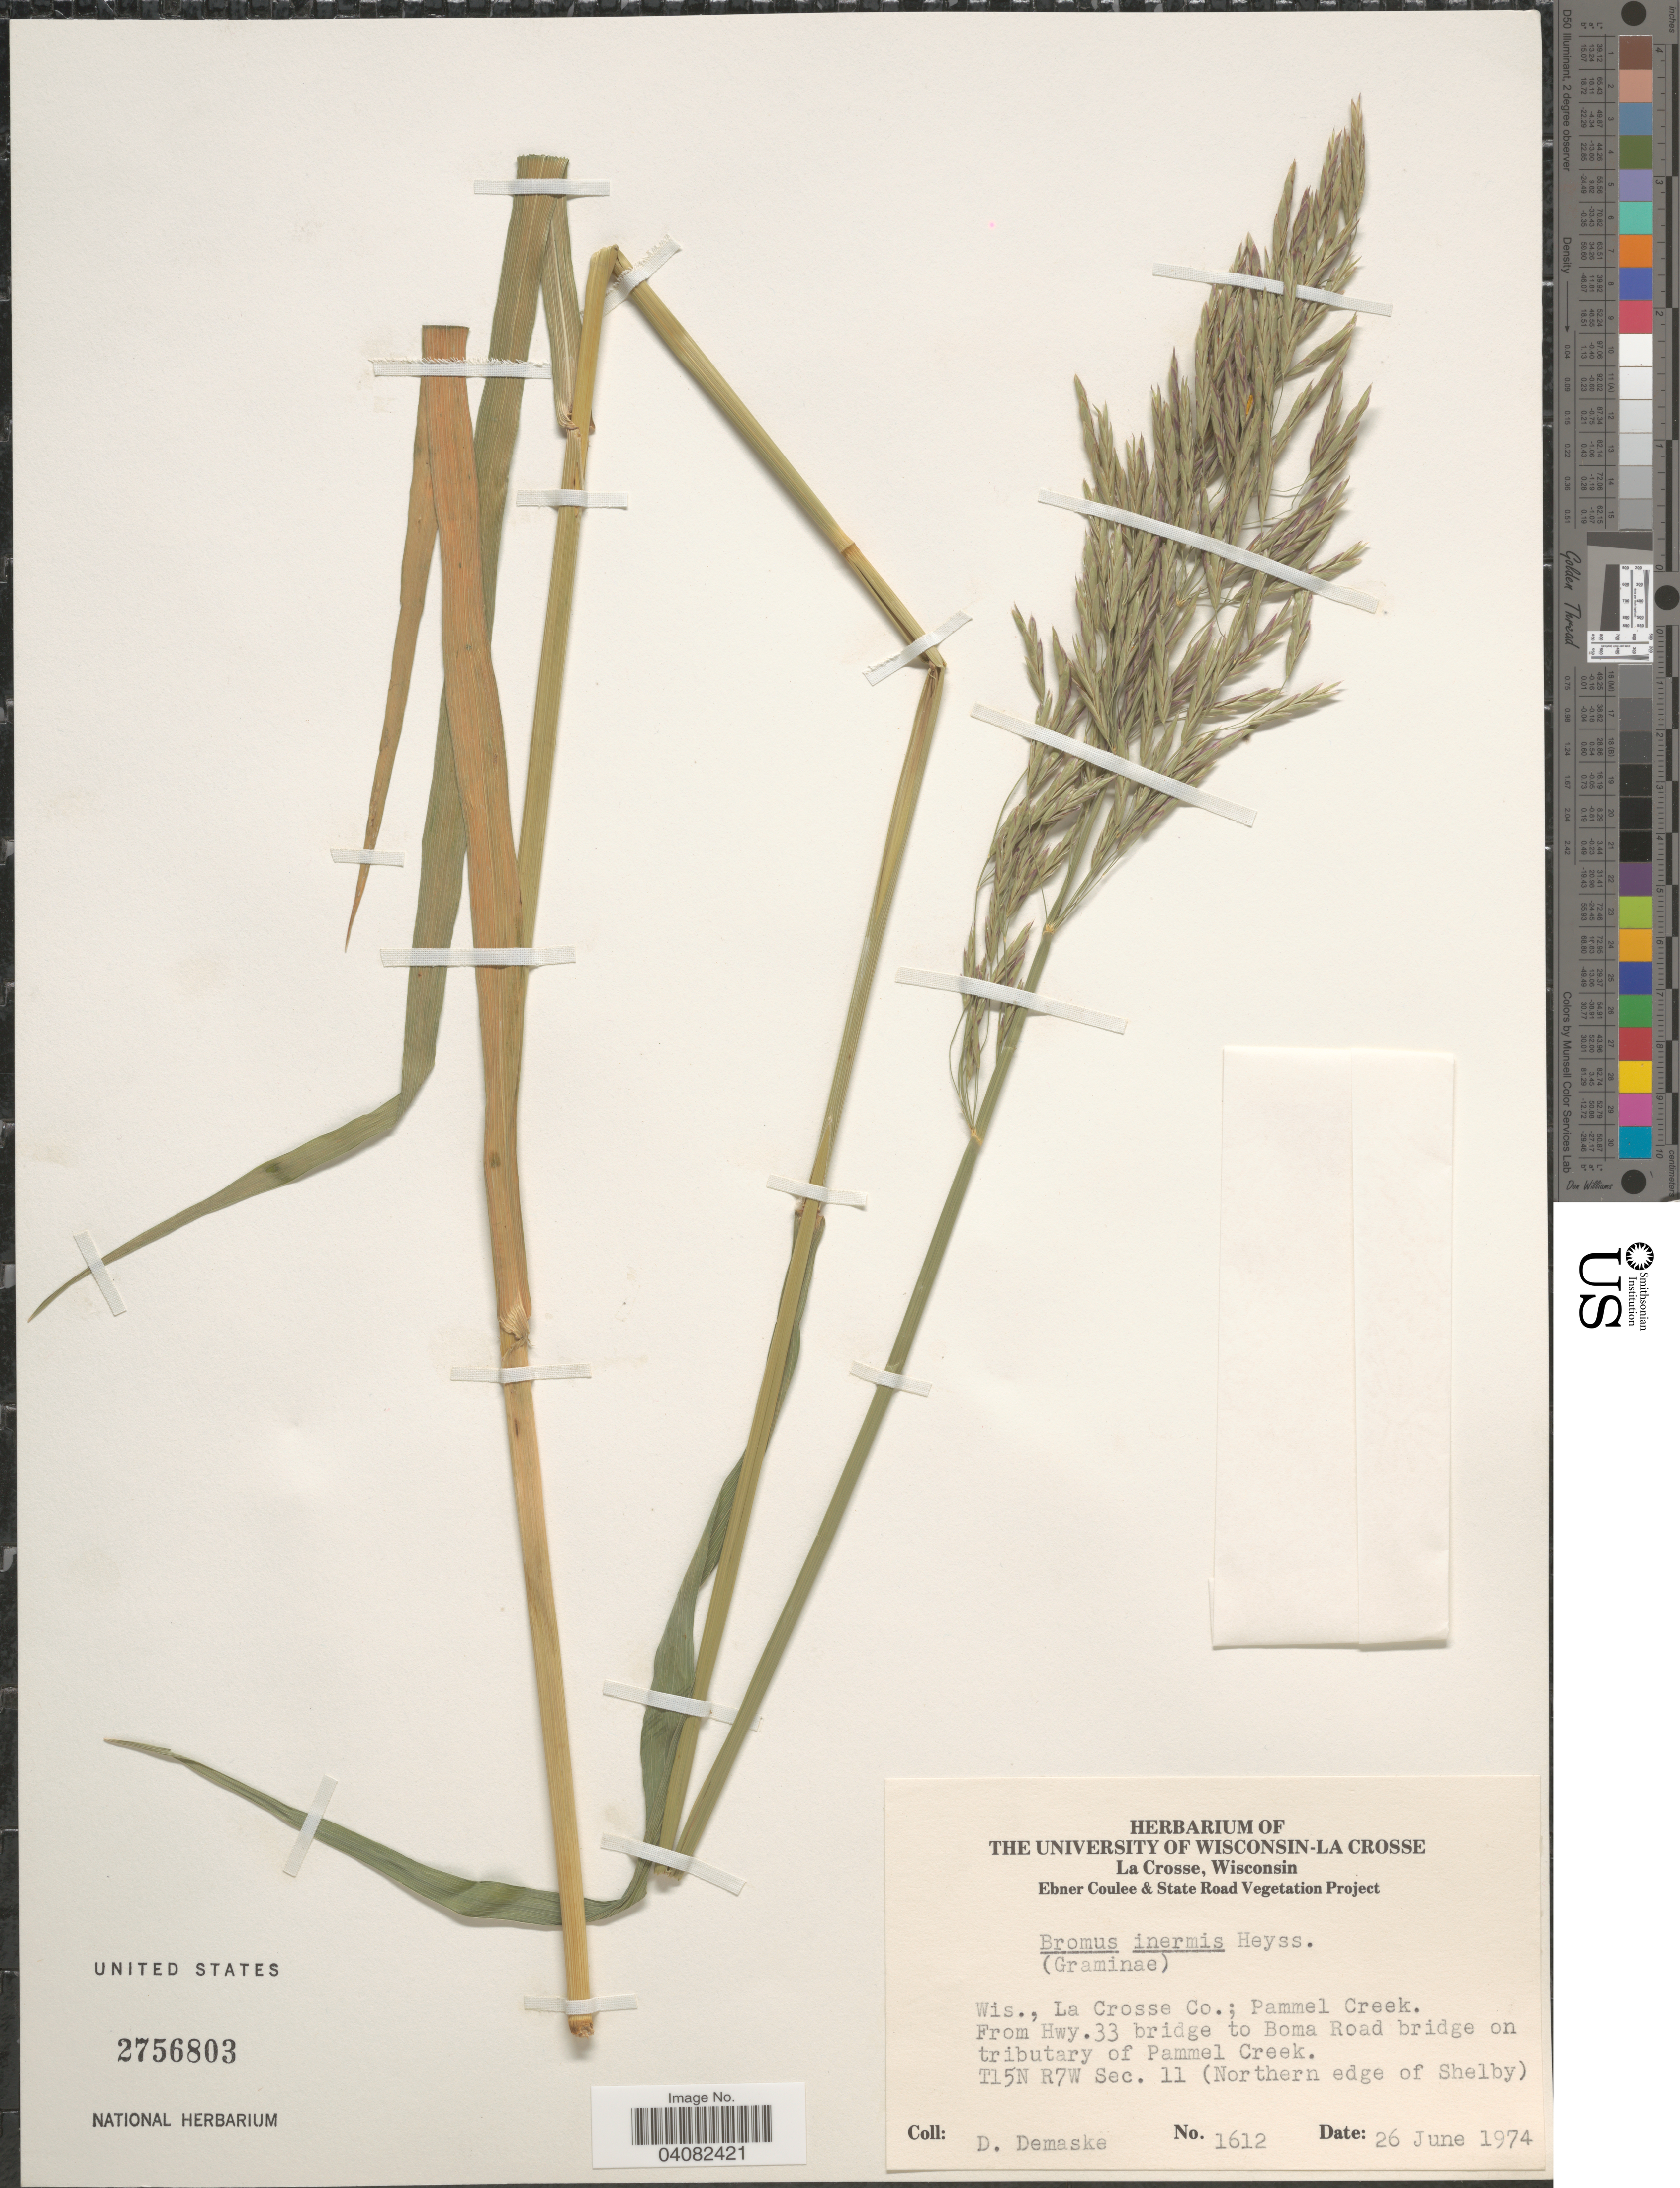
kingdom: Plantae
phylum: Tracheophyta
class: Liliopsida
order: Poales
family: Poaceae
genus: Bromus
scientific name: Bromus inermis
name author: Leyss.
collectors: D. Demaske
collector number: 1612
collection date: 1974-06-26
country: United States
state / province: Wisconsin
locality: La Crosse Co.; Pammel Creek. From Hwy. 33 bridge to Boma Road bridge on tributary of Pammel Creek. T15N R7W Sec. 11 (Northern edge of Shelby).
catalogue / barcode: US 2756803